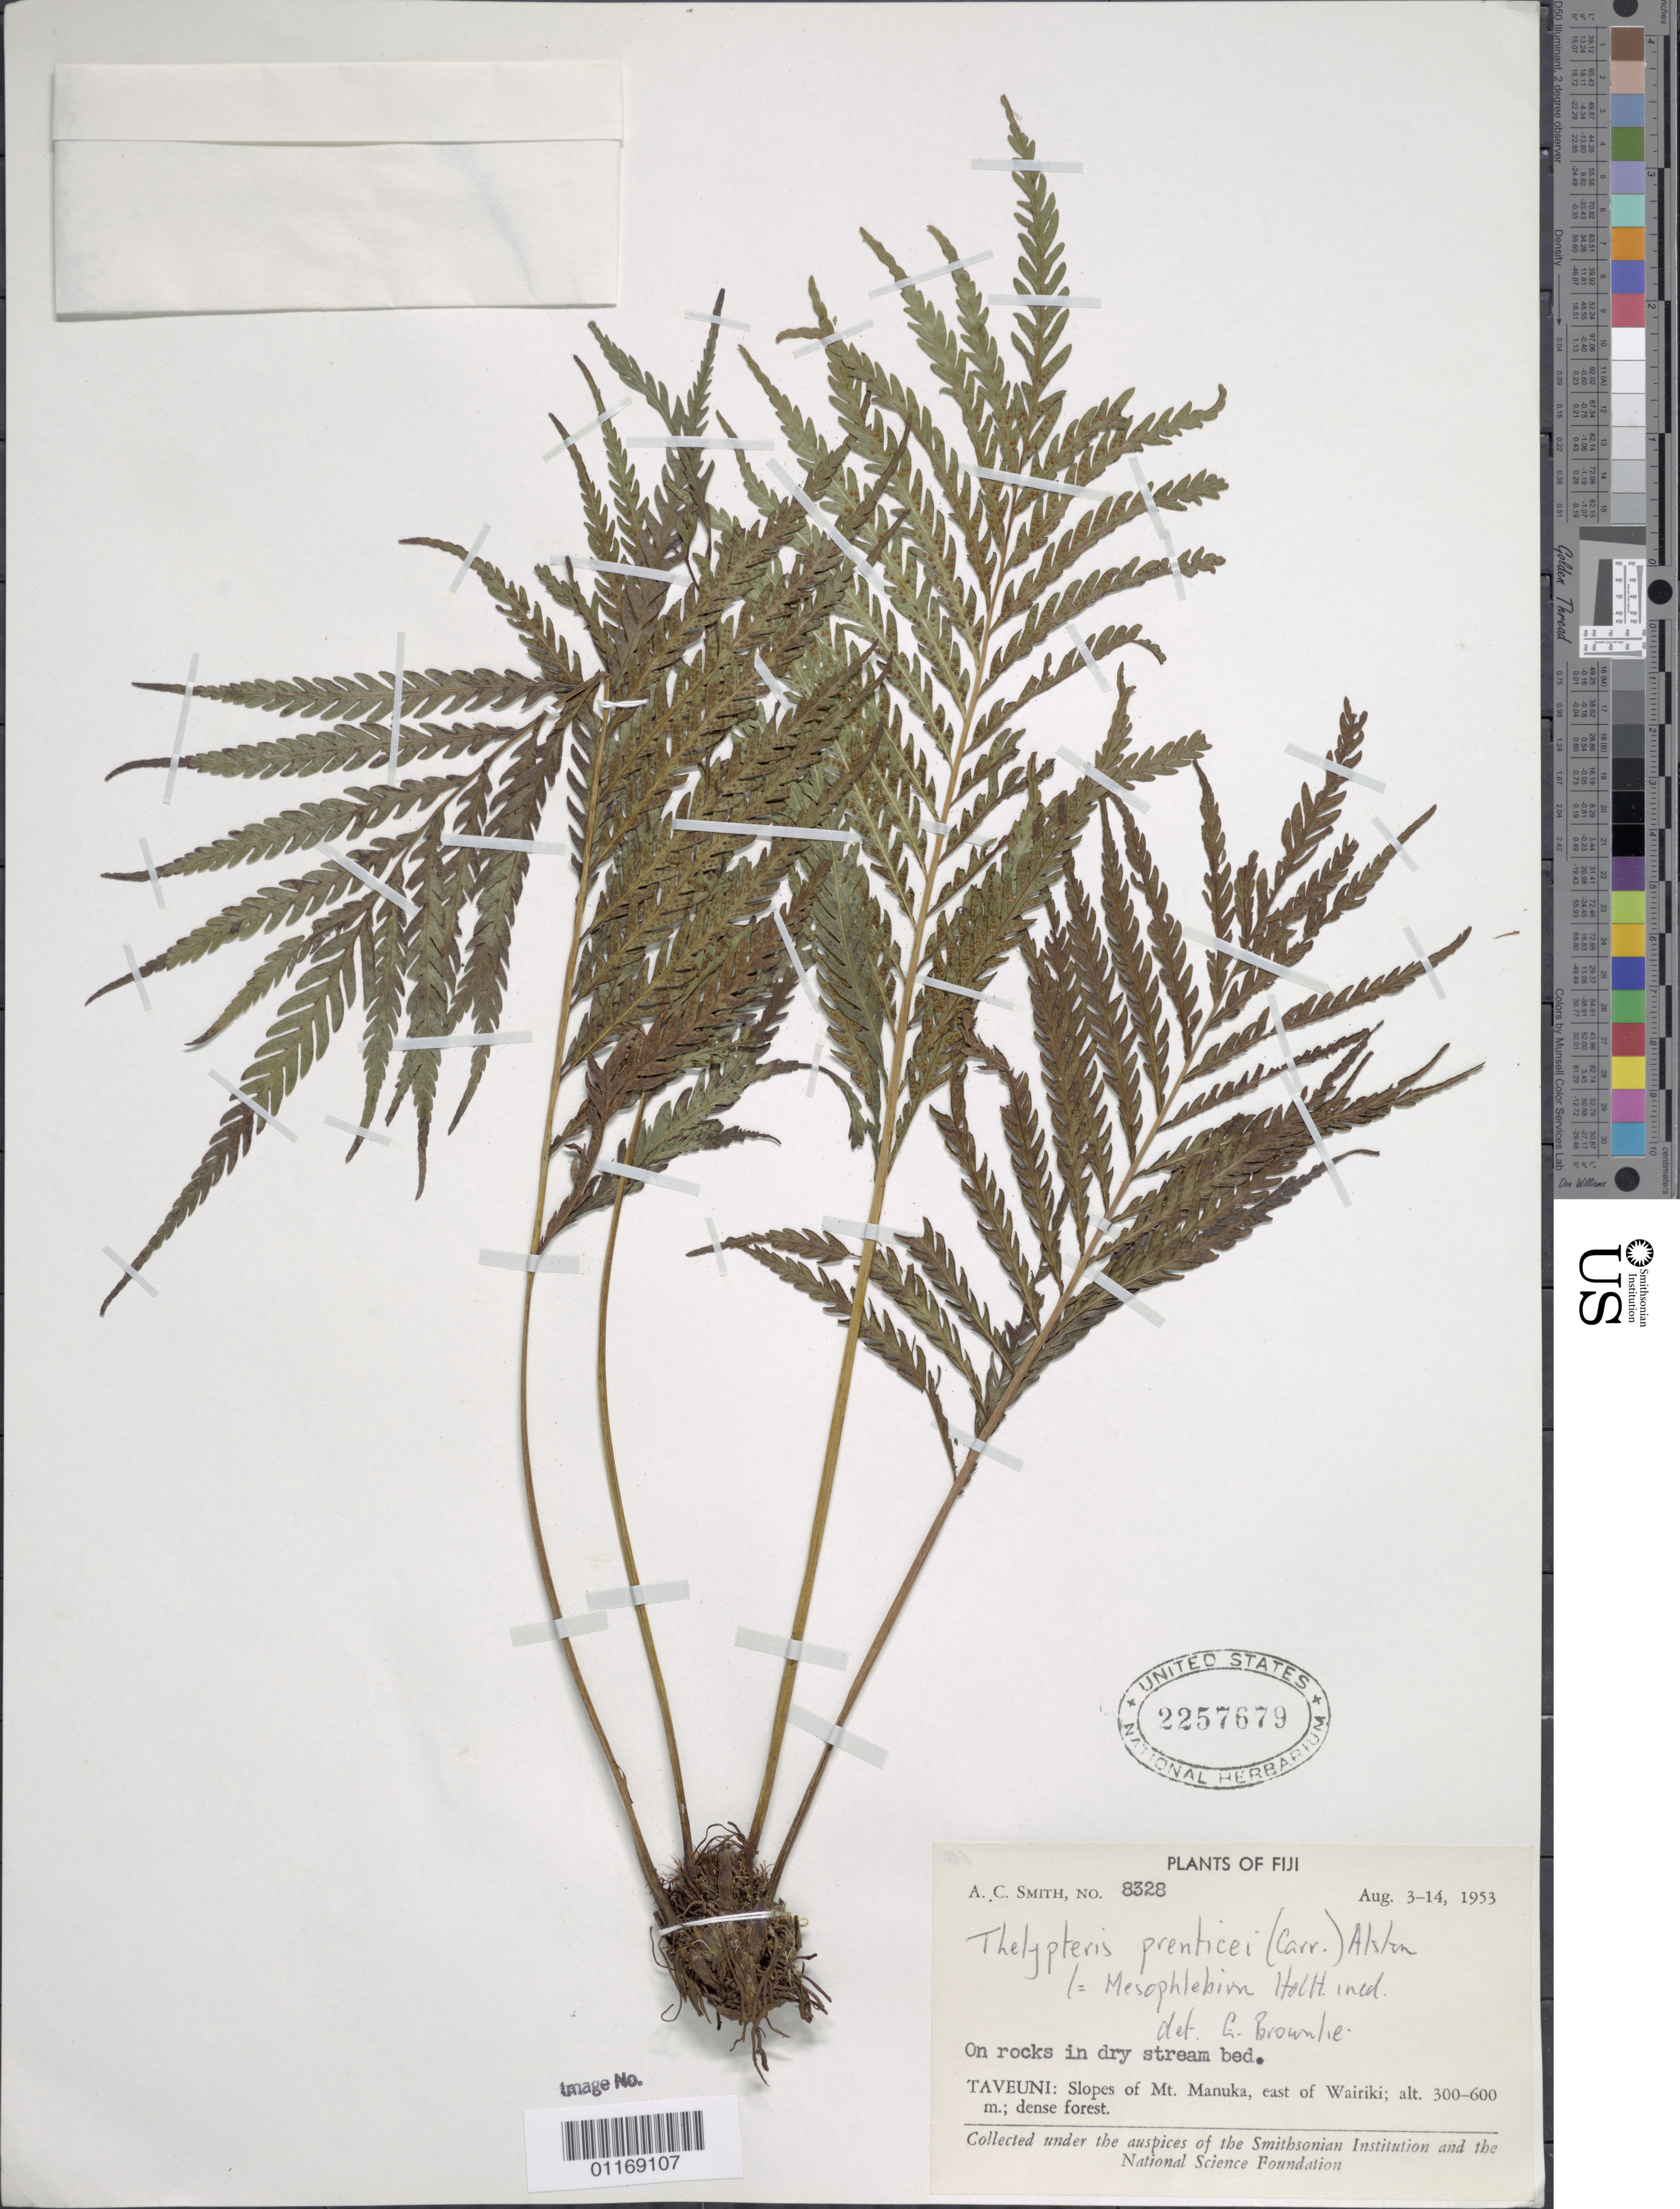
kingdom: Plantae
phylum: Tracheophyta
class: Polypodiopsida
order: Polypodiales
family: Thelypteridaceae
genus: Plesioneuron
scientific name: Plesioneuron prenticei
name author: (Carruth.) Holttum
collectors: A. C. Smith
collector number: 8328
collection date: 1953-08-03/1953-08-14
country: Fiji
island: Taveuni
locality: Taveuni: Slopes of Mt. Manuka, E of Wairiki.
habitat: On rocks in dry stream bed. Dense forest.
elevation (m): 300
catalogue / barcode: US 2257679